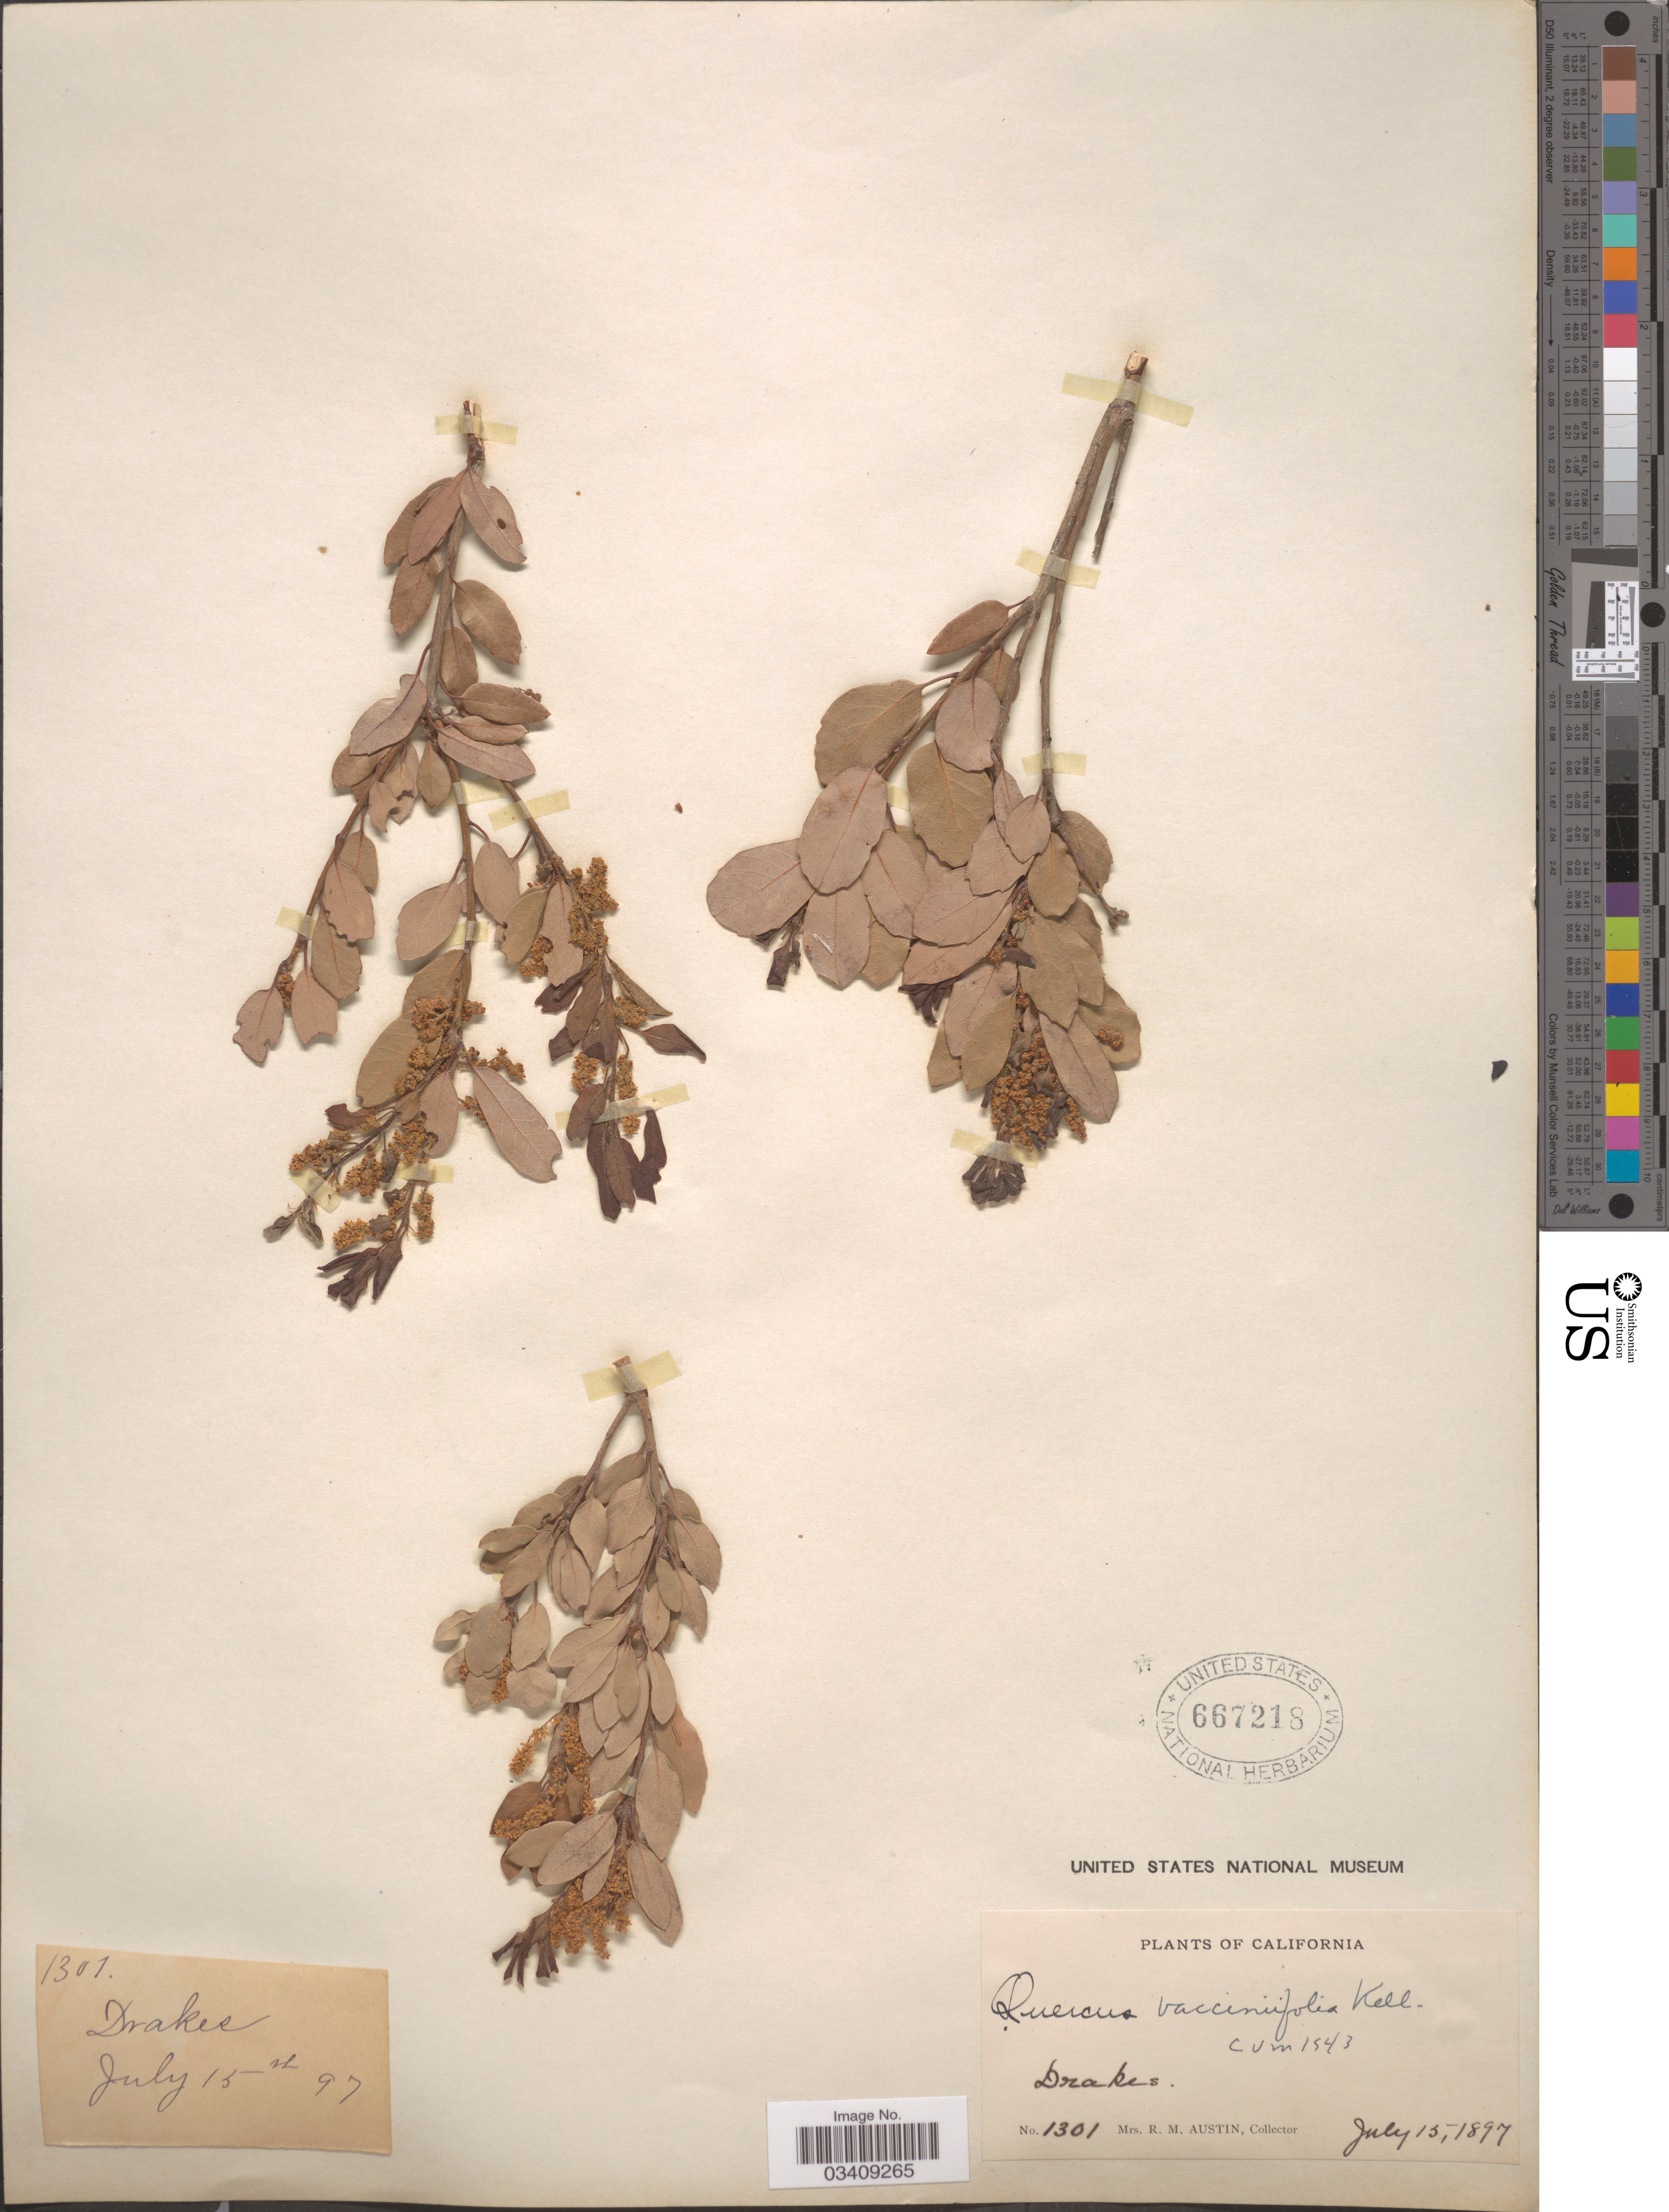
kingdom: Plantae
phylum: Tracheophyta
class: Magnoliopsida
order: Fagales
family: Fagaceae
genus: Quercus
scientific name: Quercus aaata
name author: C.H. Müll.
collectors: R. Austin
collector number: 1301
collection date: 1897-07-15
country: United States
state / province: California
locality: Drakes.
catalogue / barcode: US 667218